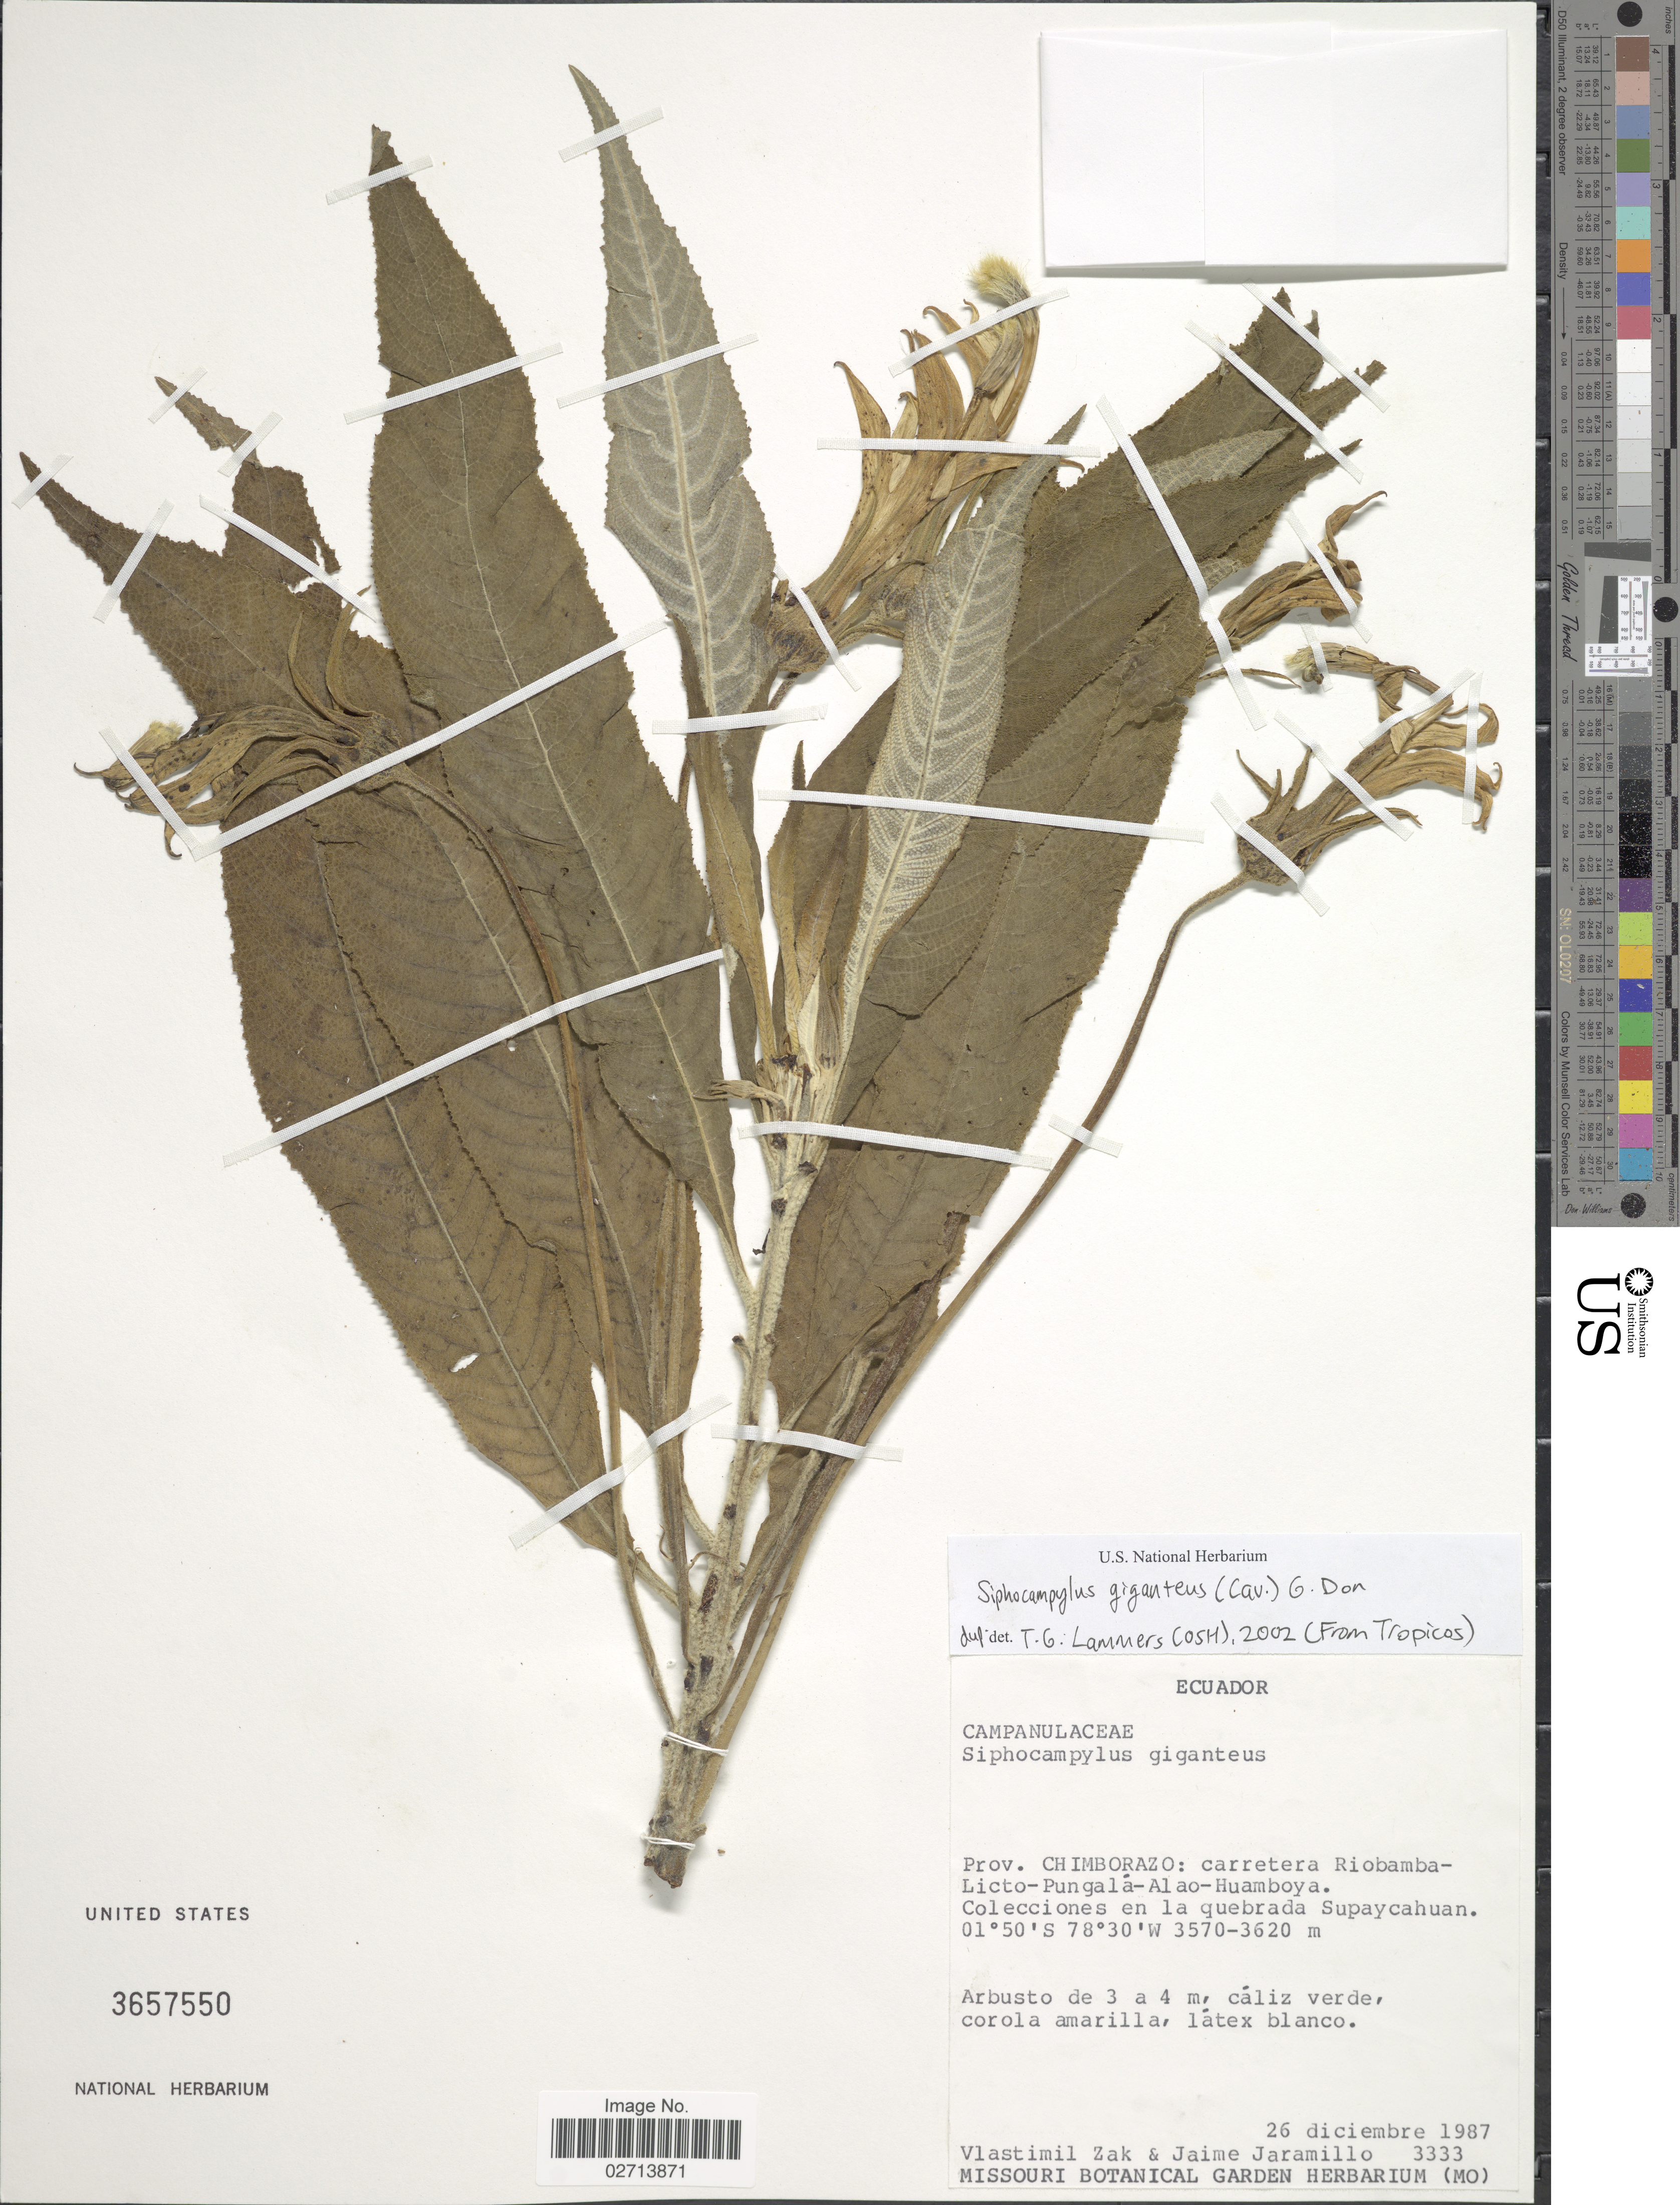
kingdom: Plantae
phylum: Tracheophyta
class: Magnoliopsida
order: Asterales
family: Campanulaceae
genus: Siphocampylus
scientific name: Siphocampylus giganteus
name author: (Cav.) G. Don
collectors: V. Zak & J. Jaramillo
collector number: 3333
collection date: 1987-12-26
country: Ecuador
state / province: Chimborazo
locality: Carretera Riobamba-Licto-Pungalá-Alao-Huamboya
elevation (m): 3570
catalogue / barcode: US 3657550